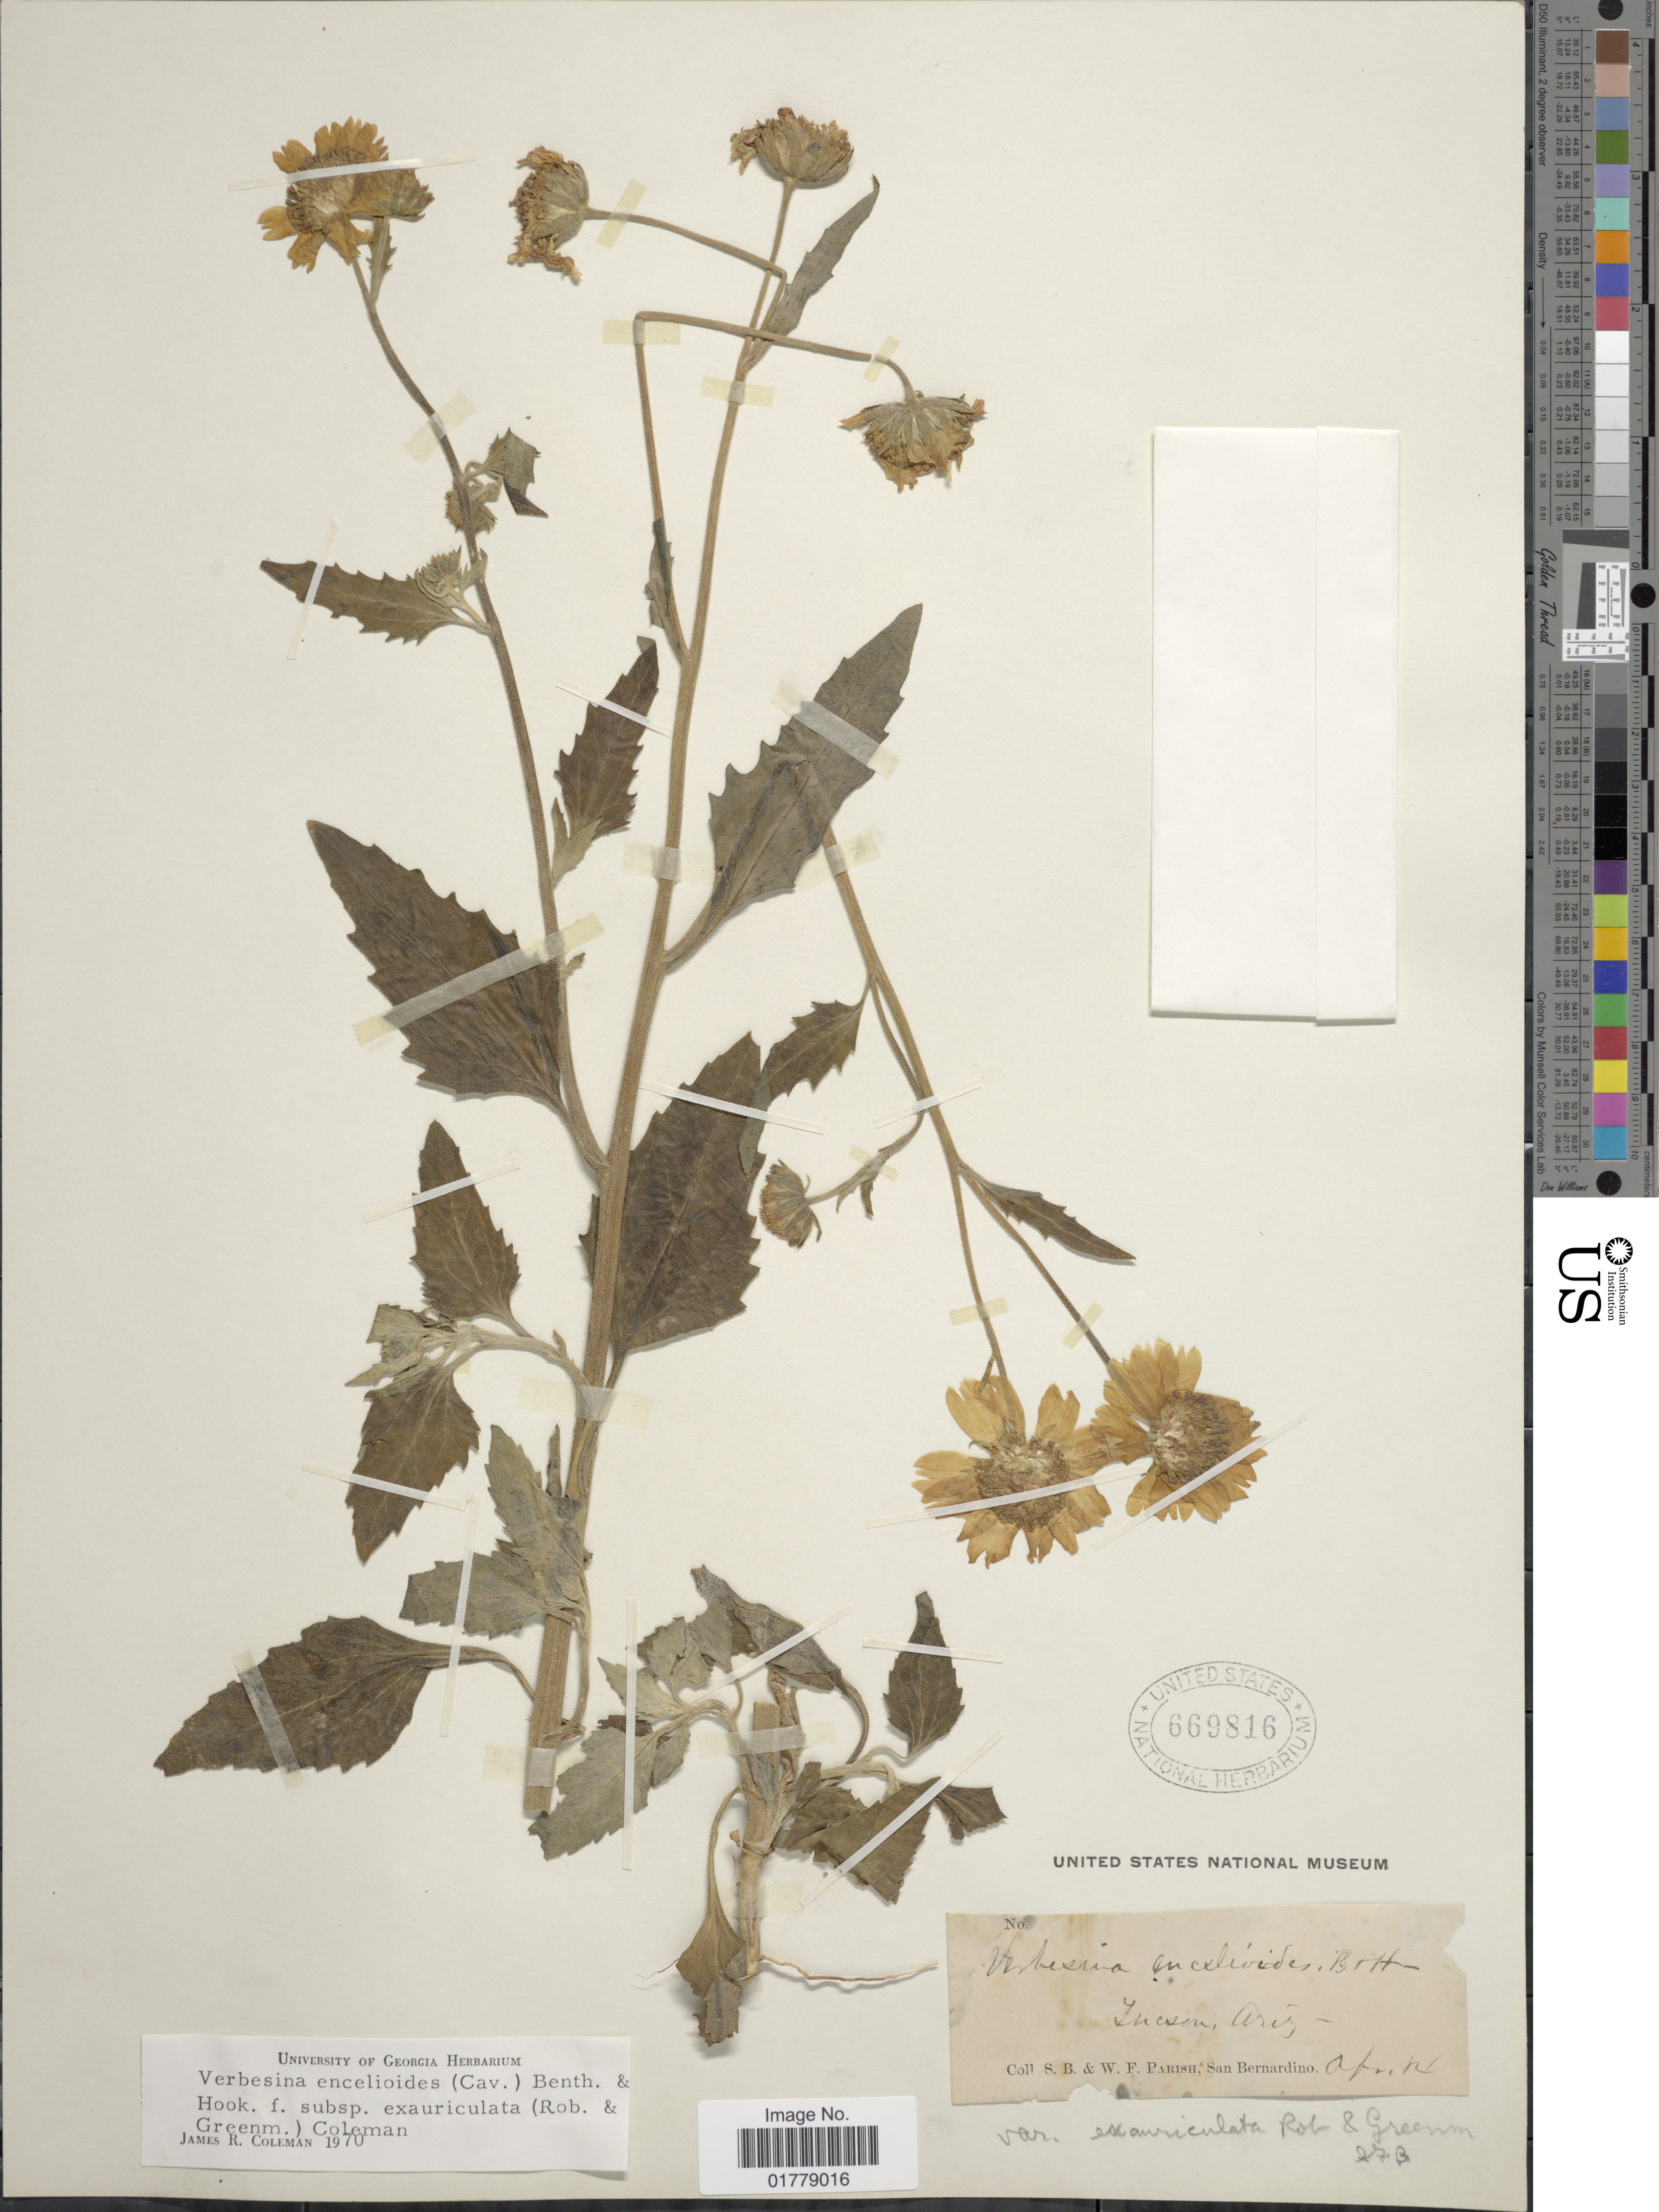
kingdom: Plantae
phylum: Tracheophyta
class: Magnoliopsida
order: Asterales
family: Asteraceae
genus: Verbesina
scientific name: Verbesina encelioides var. cana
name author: (B.L. Rob.) Greenm.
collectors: S. B. Parish & W. F. Parish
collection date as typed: Transcribed d/m/y: /4/84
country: United States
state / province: Arizona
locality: Tucson, Ariz.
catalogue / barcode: US 669816